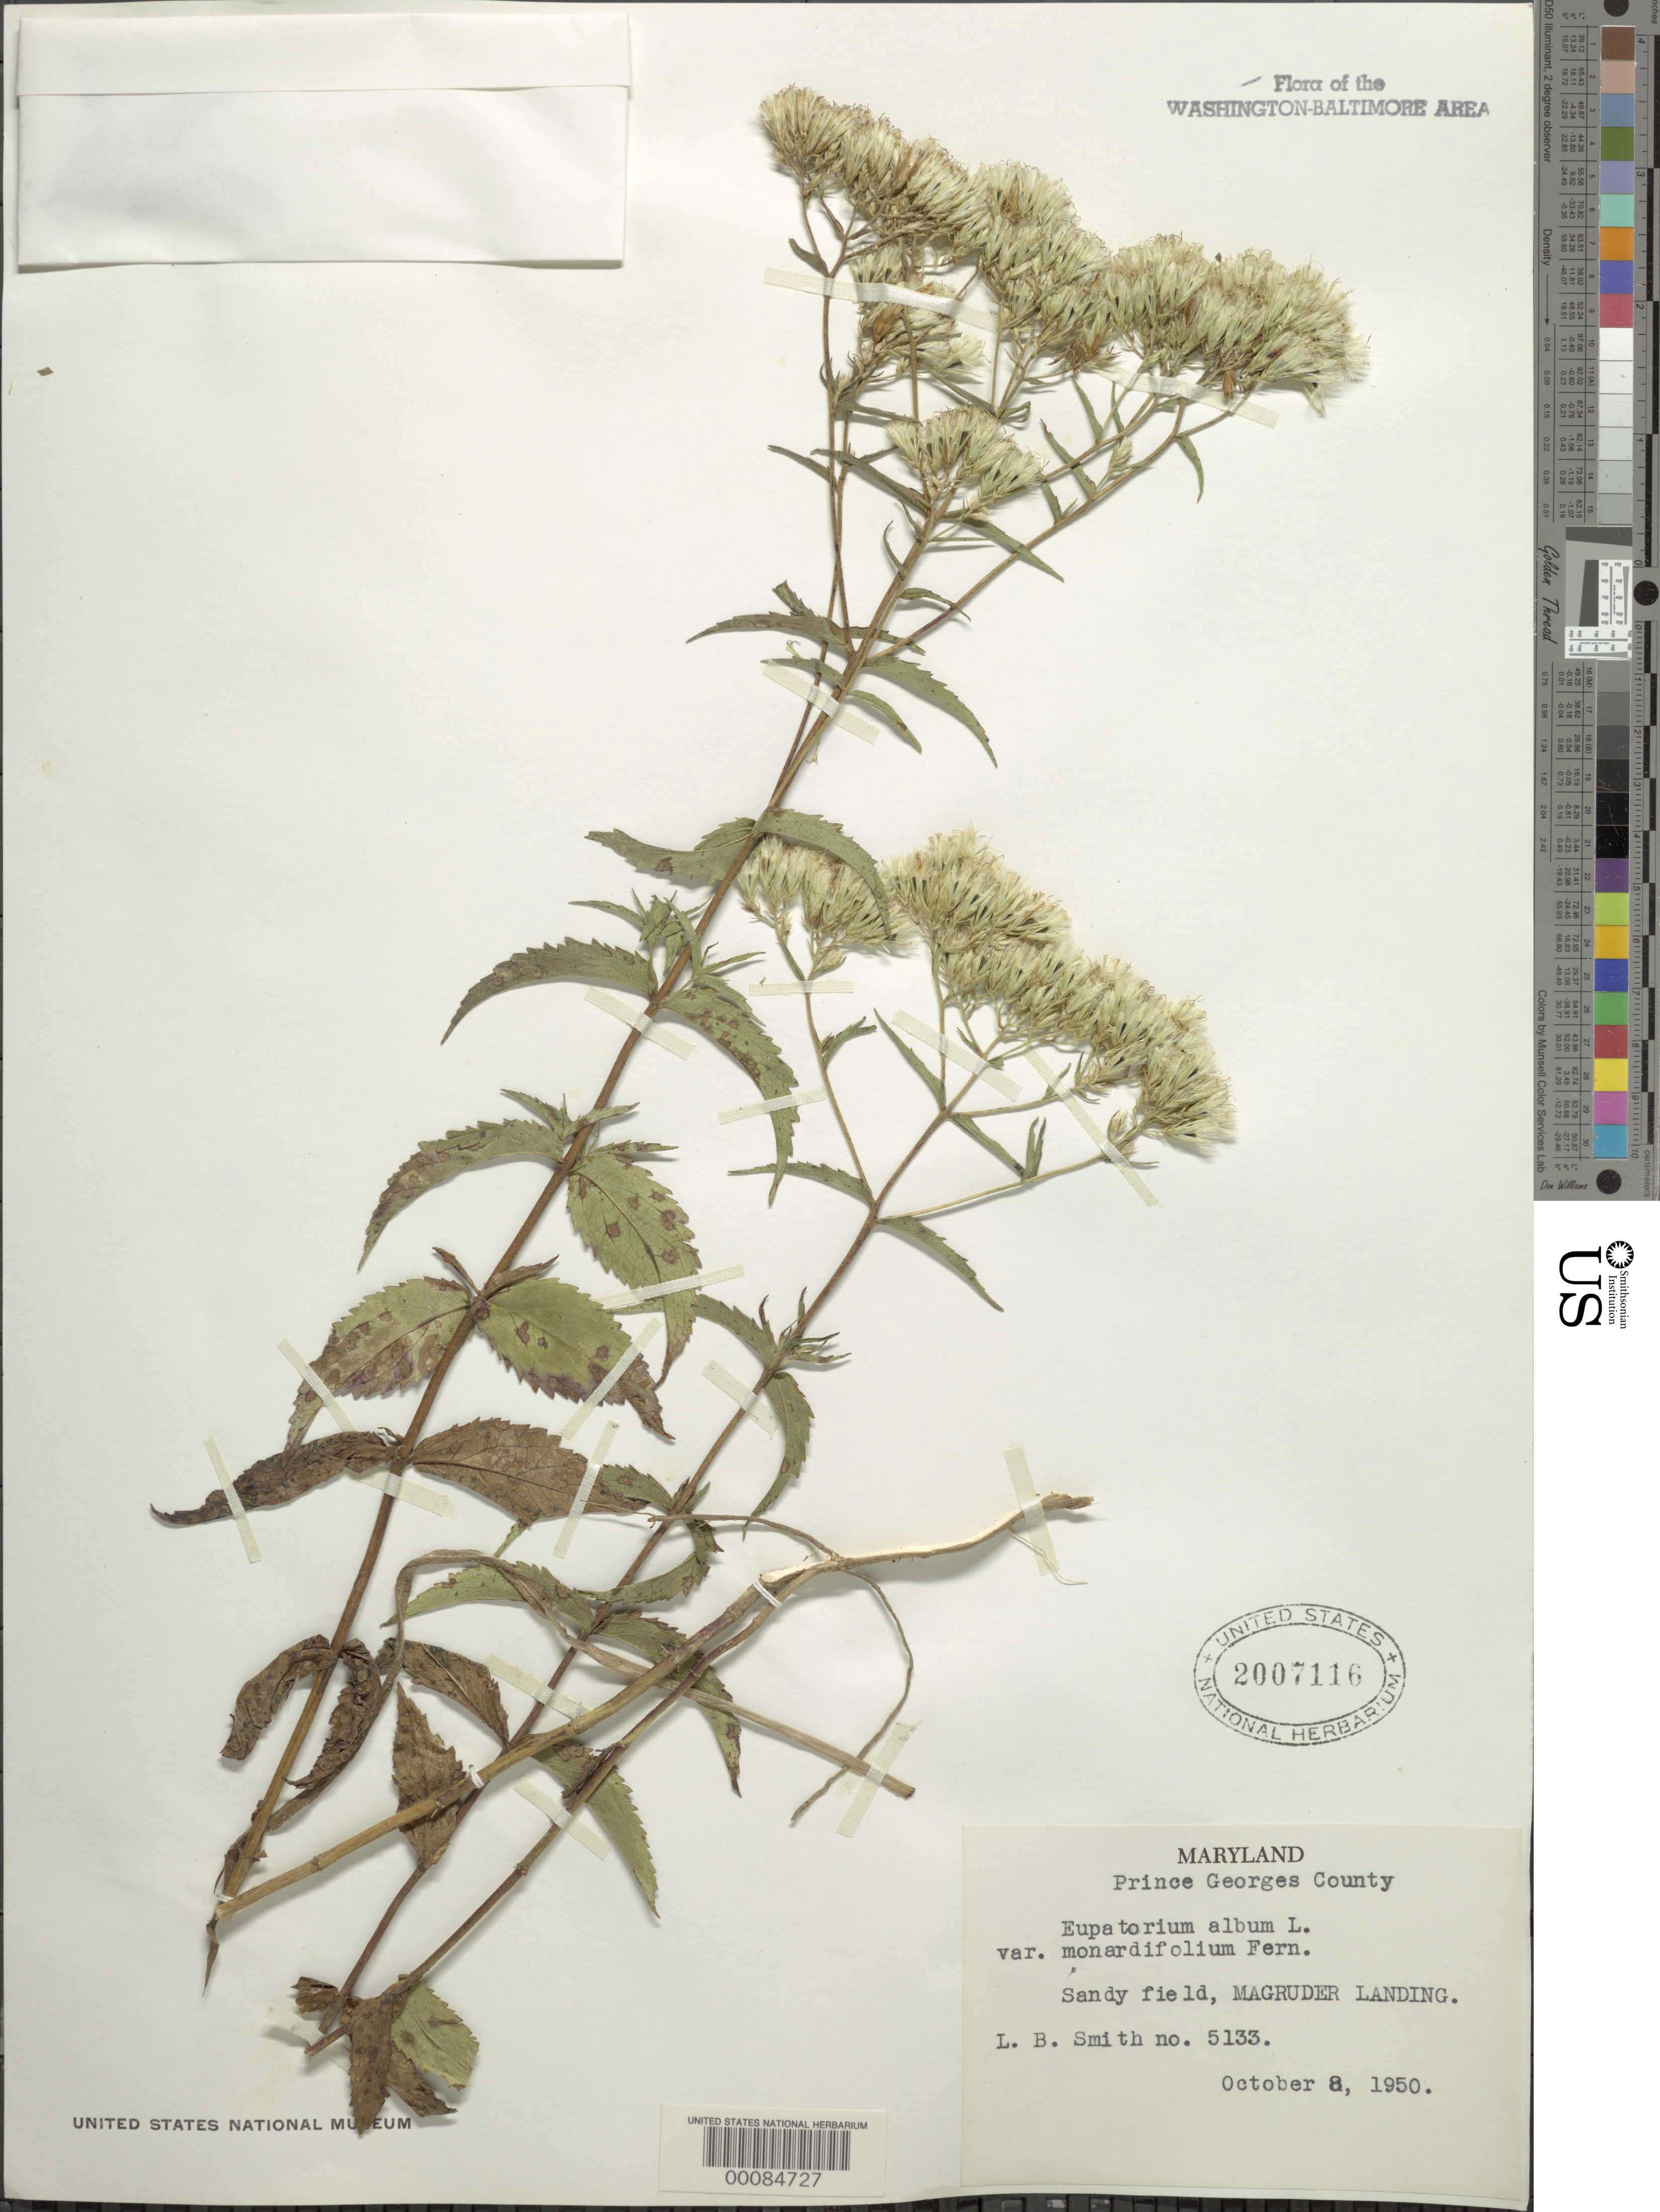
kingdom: Plantae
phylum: Tracheophyta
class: Magnoliopsida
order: Asterales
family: Asteraceae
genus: Eupatorium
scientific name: Eupatorium album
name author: L.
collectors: L. Smith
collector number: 5133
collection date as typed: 08 Oct 1950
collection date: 1950-10-08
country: United States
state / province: Maryland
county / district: Prince George's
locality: Magruder Landing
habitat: Sandy field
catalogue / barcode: US 2007116